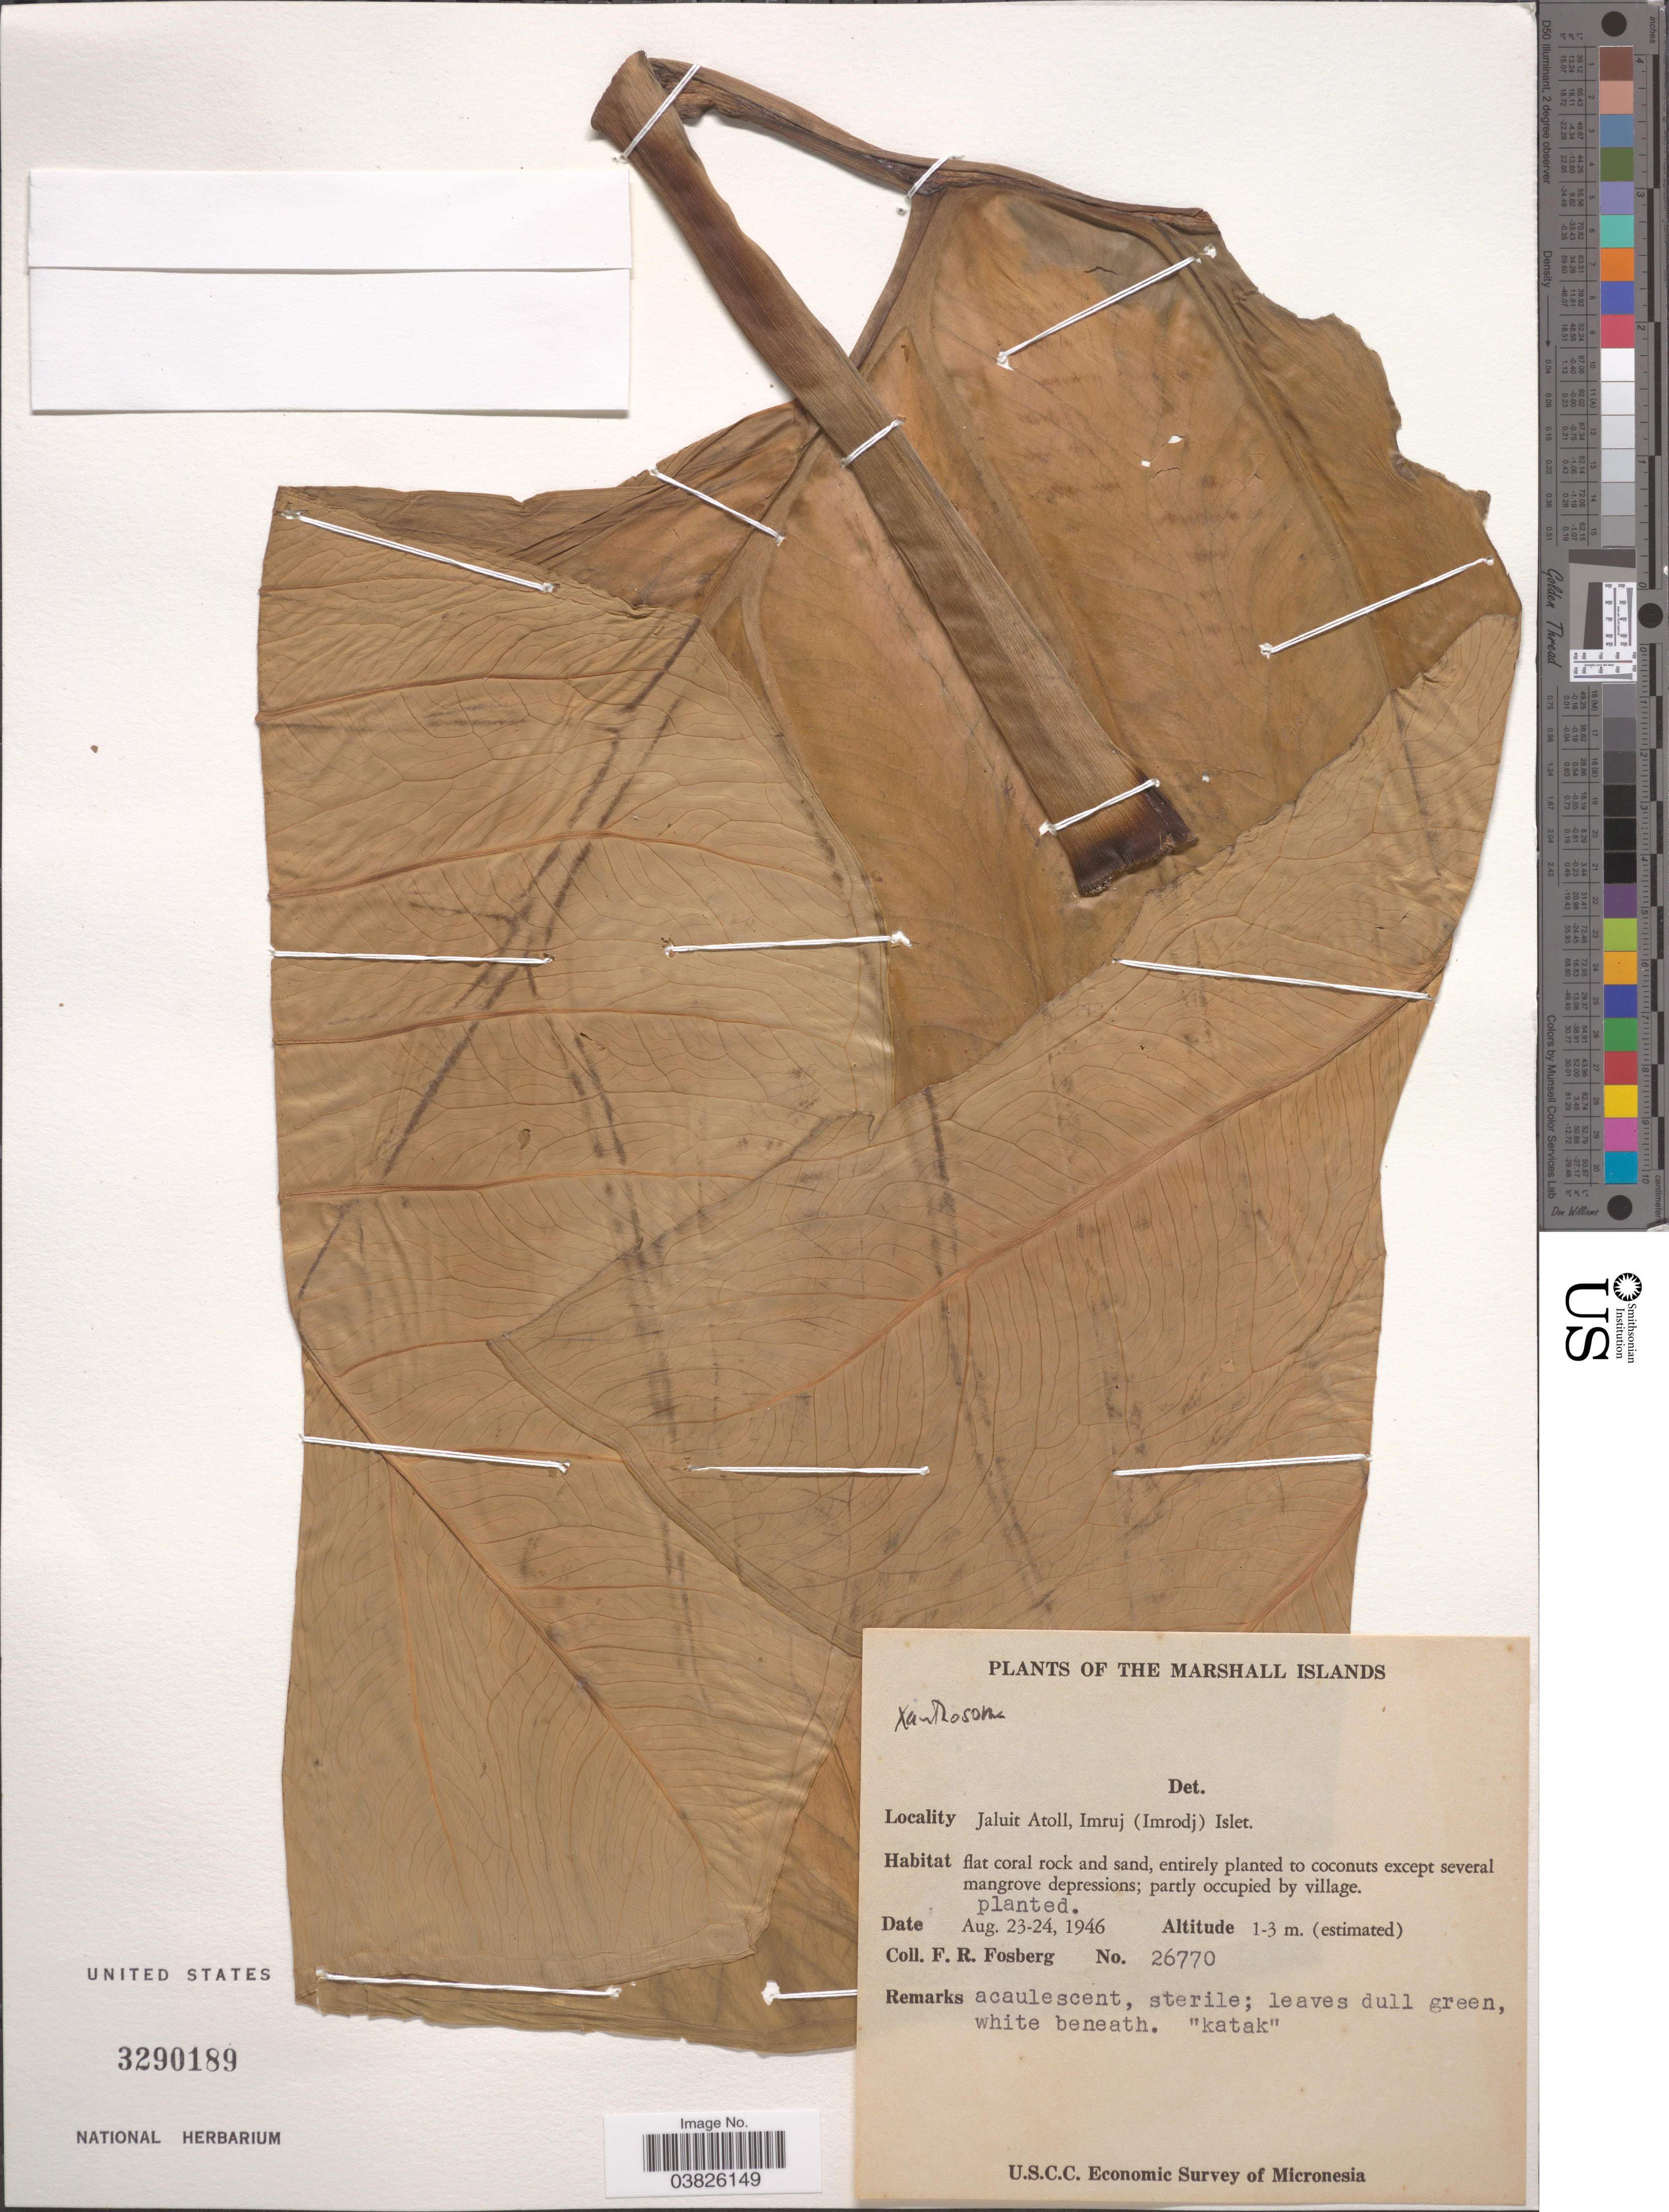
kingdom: Plantae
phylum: Tracheophyta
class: Liliopsida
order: Alismatales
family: Araceae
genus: Xanthosoma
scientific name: Xanthosoma sp.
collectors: F. R. Fosberg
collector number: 26770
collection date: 1946-08-23/1946-08-24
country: Marshall Islands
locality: Jaluit Atoll, Imruj (Imrodj) Islet.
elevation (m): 1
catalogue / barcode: US 3290189